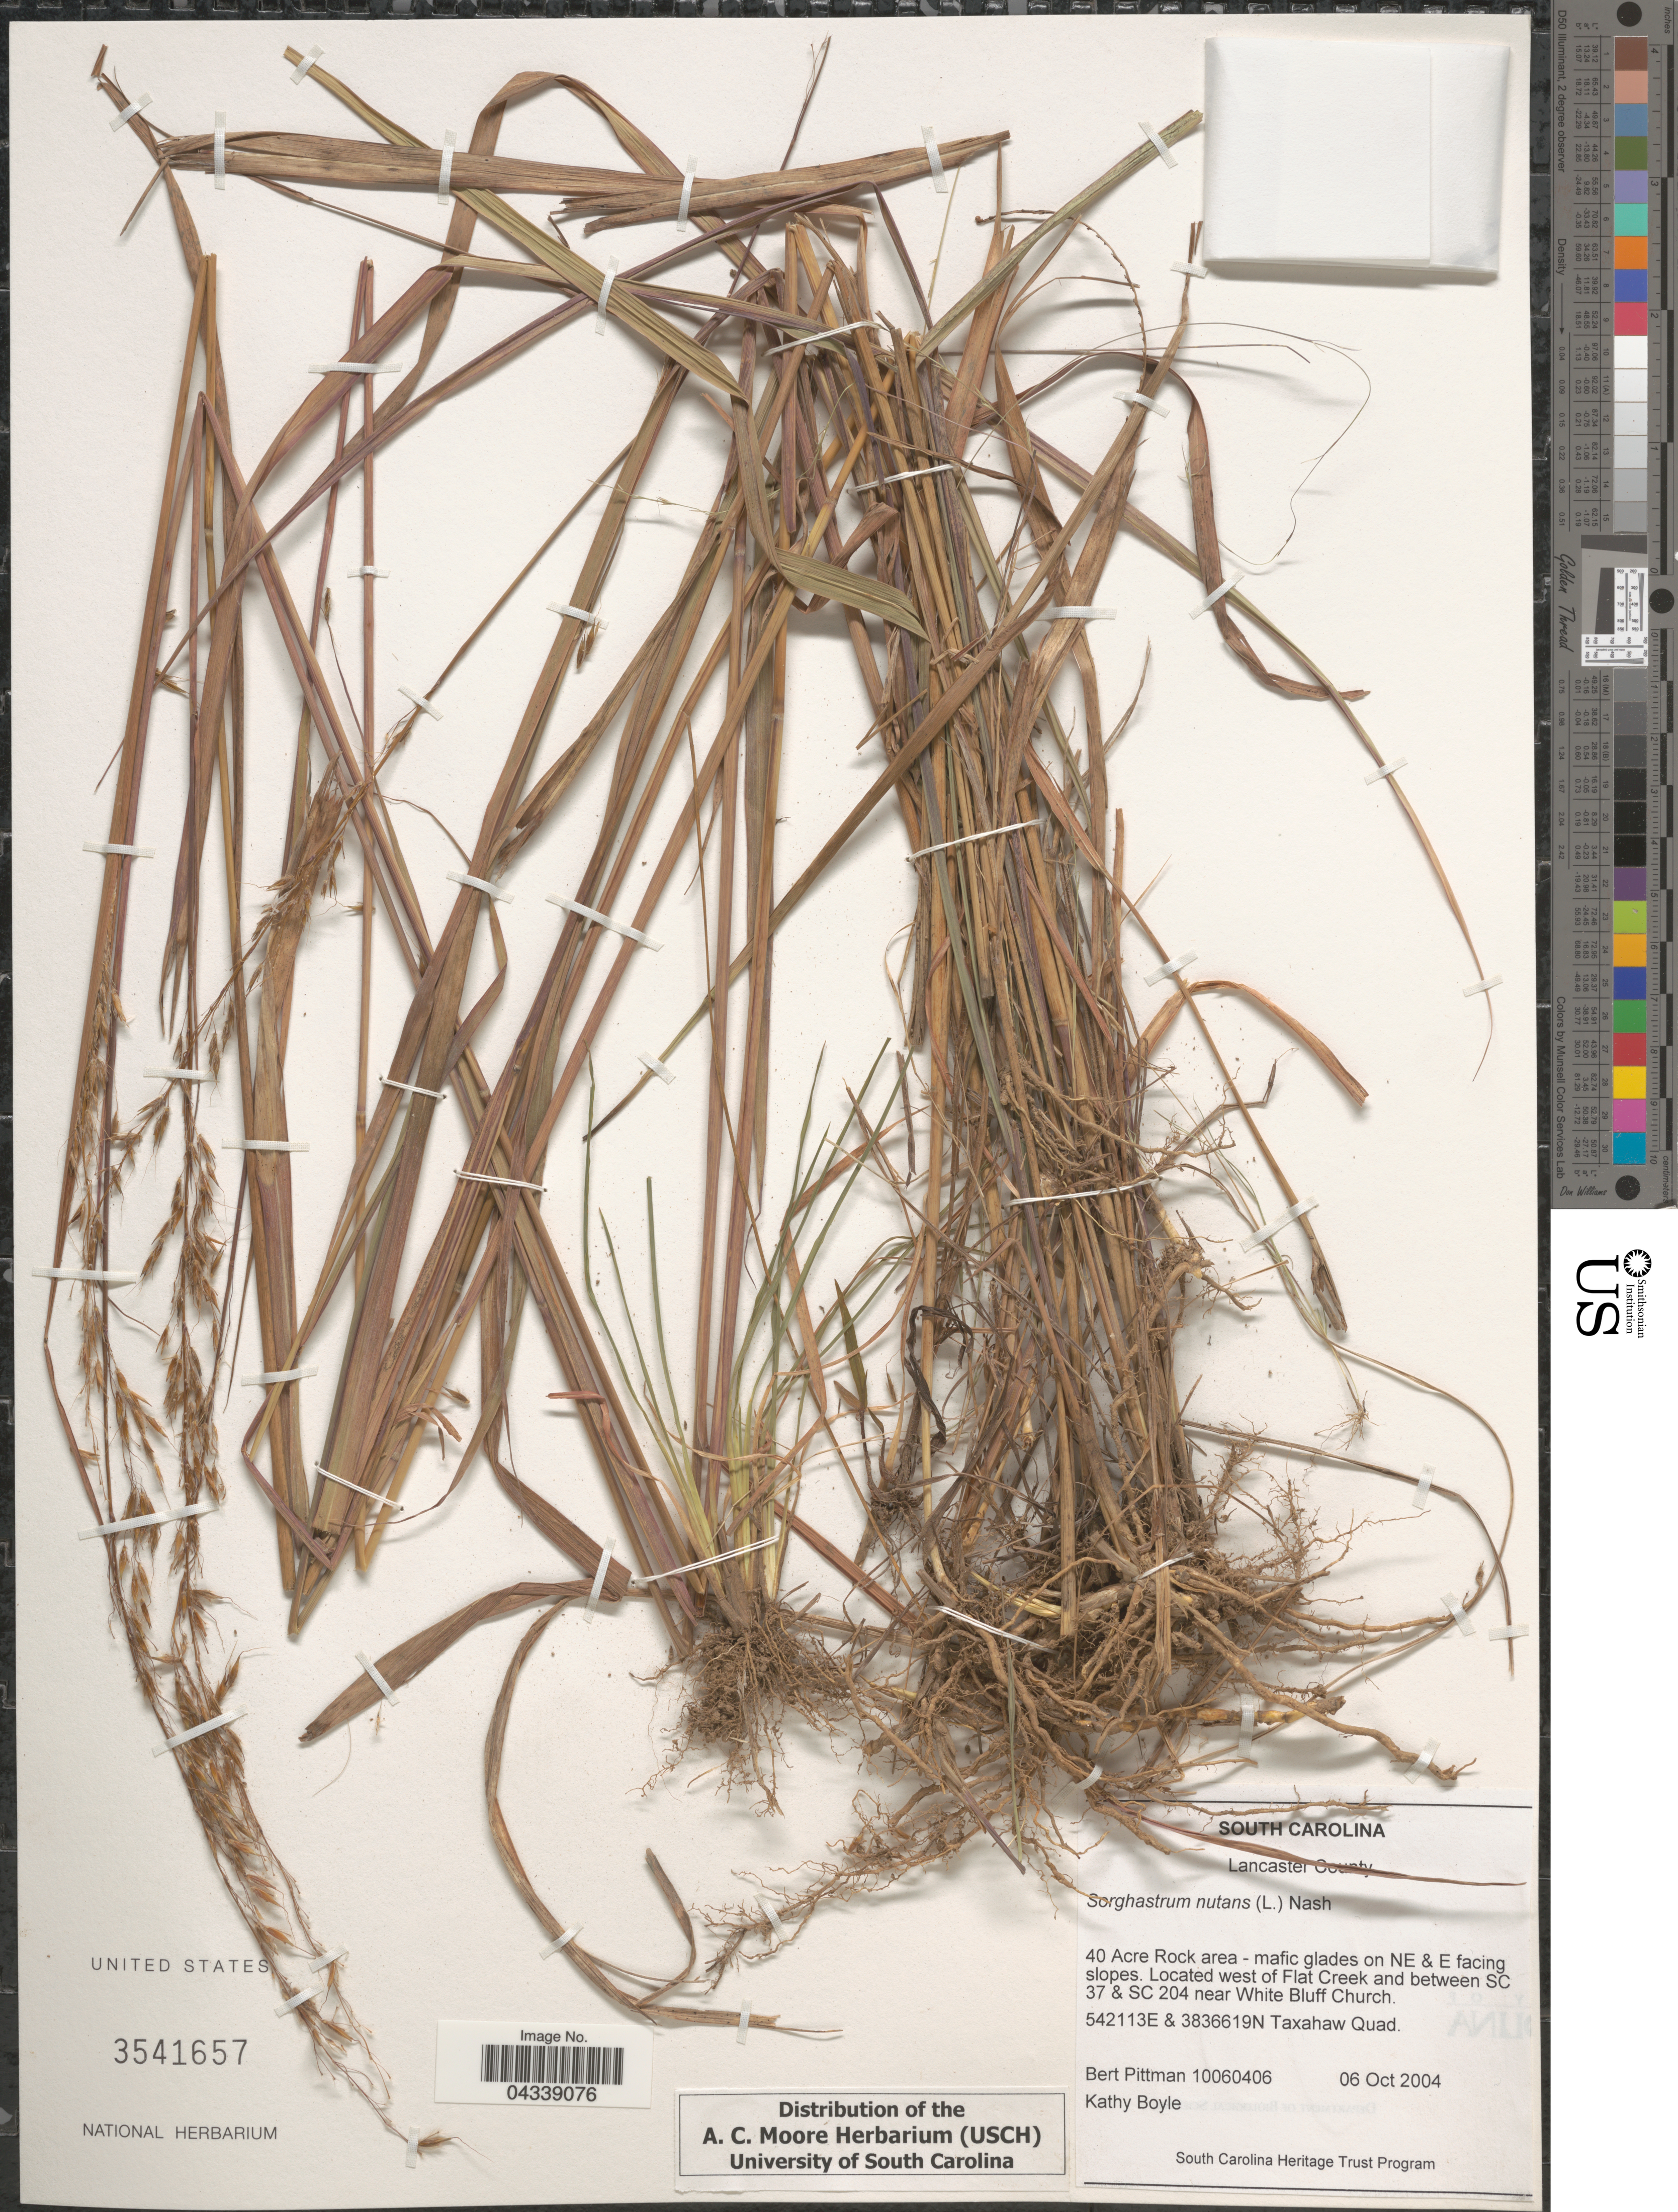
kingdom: Plantae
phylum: Tracheophyta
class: Liliopsida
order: Poales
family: Poaceae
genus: Sorghastrum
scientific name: Sorghastrum nutans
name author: (L.) Nash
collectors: B. Pittman & K. Boyle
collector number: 10060406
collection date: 2004-10-06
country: United States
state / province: South Carolina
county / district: Lancaster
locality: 40 Acre Rock area - mafic glades on NE & E facing slopes. Located west of Flat Creek and between SC 37 & SC 204 near White Bluff Church. Taxahaw Quad.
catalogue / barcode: US 3541657